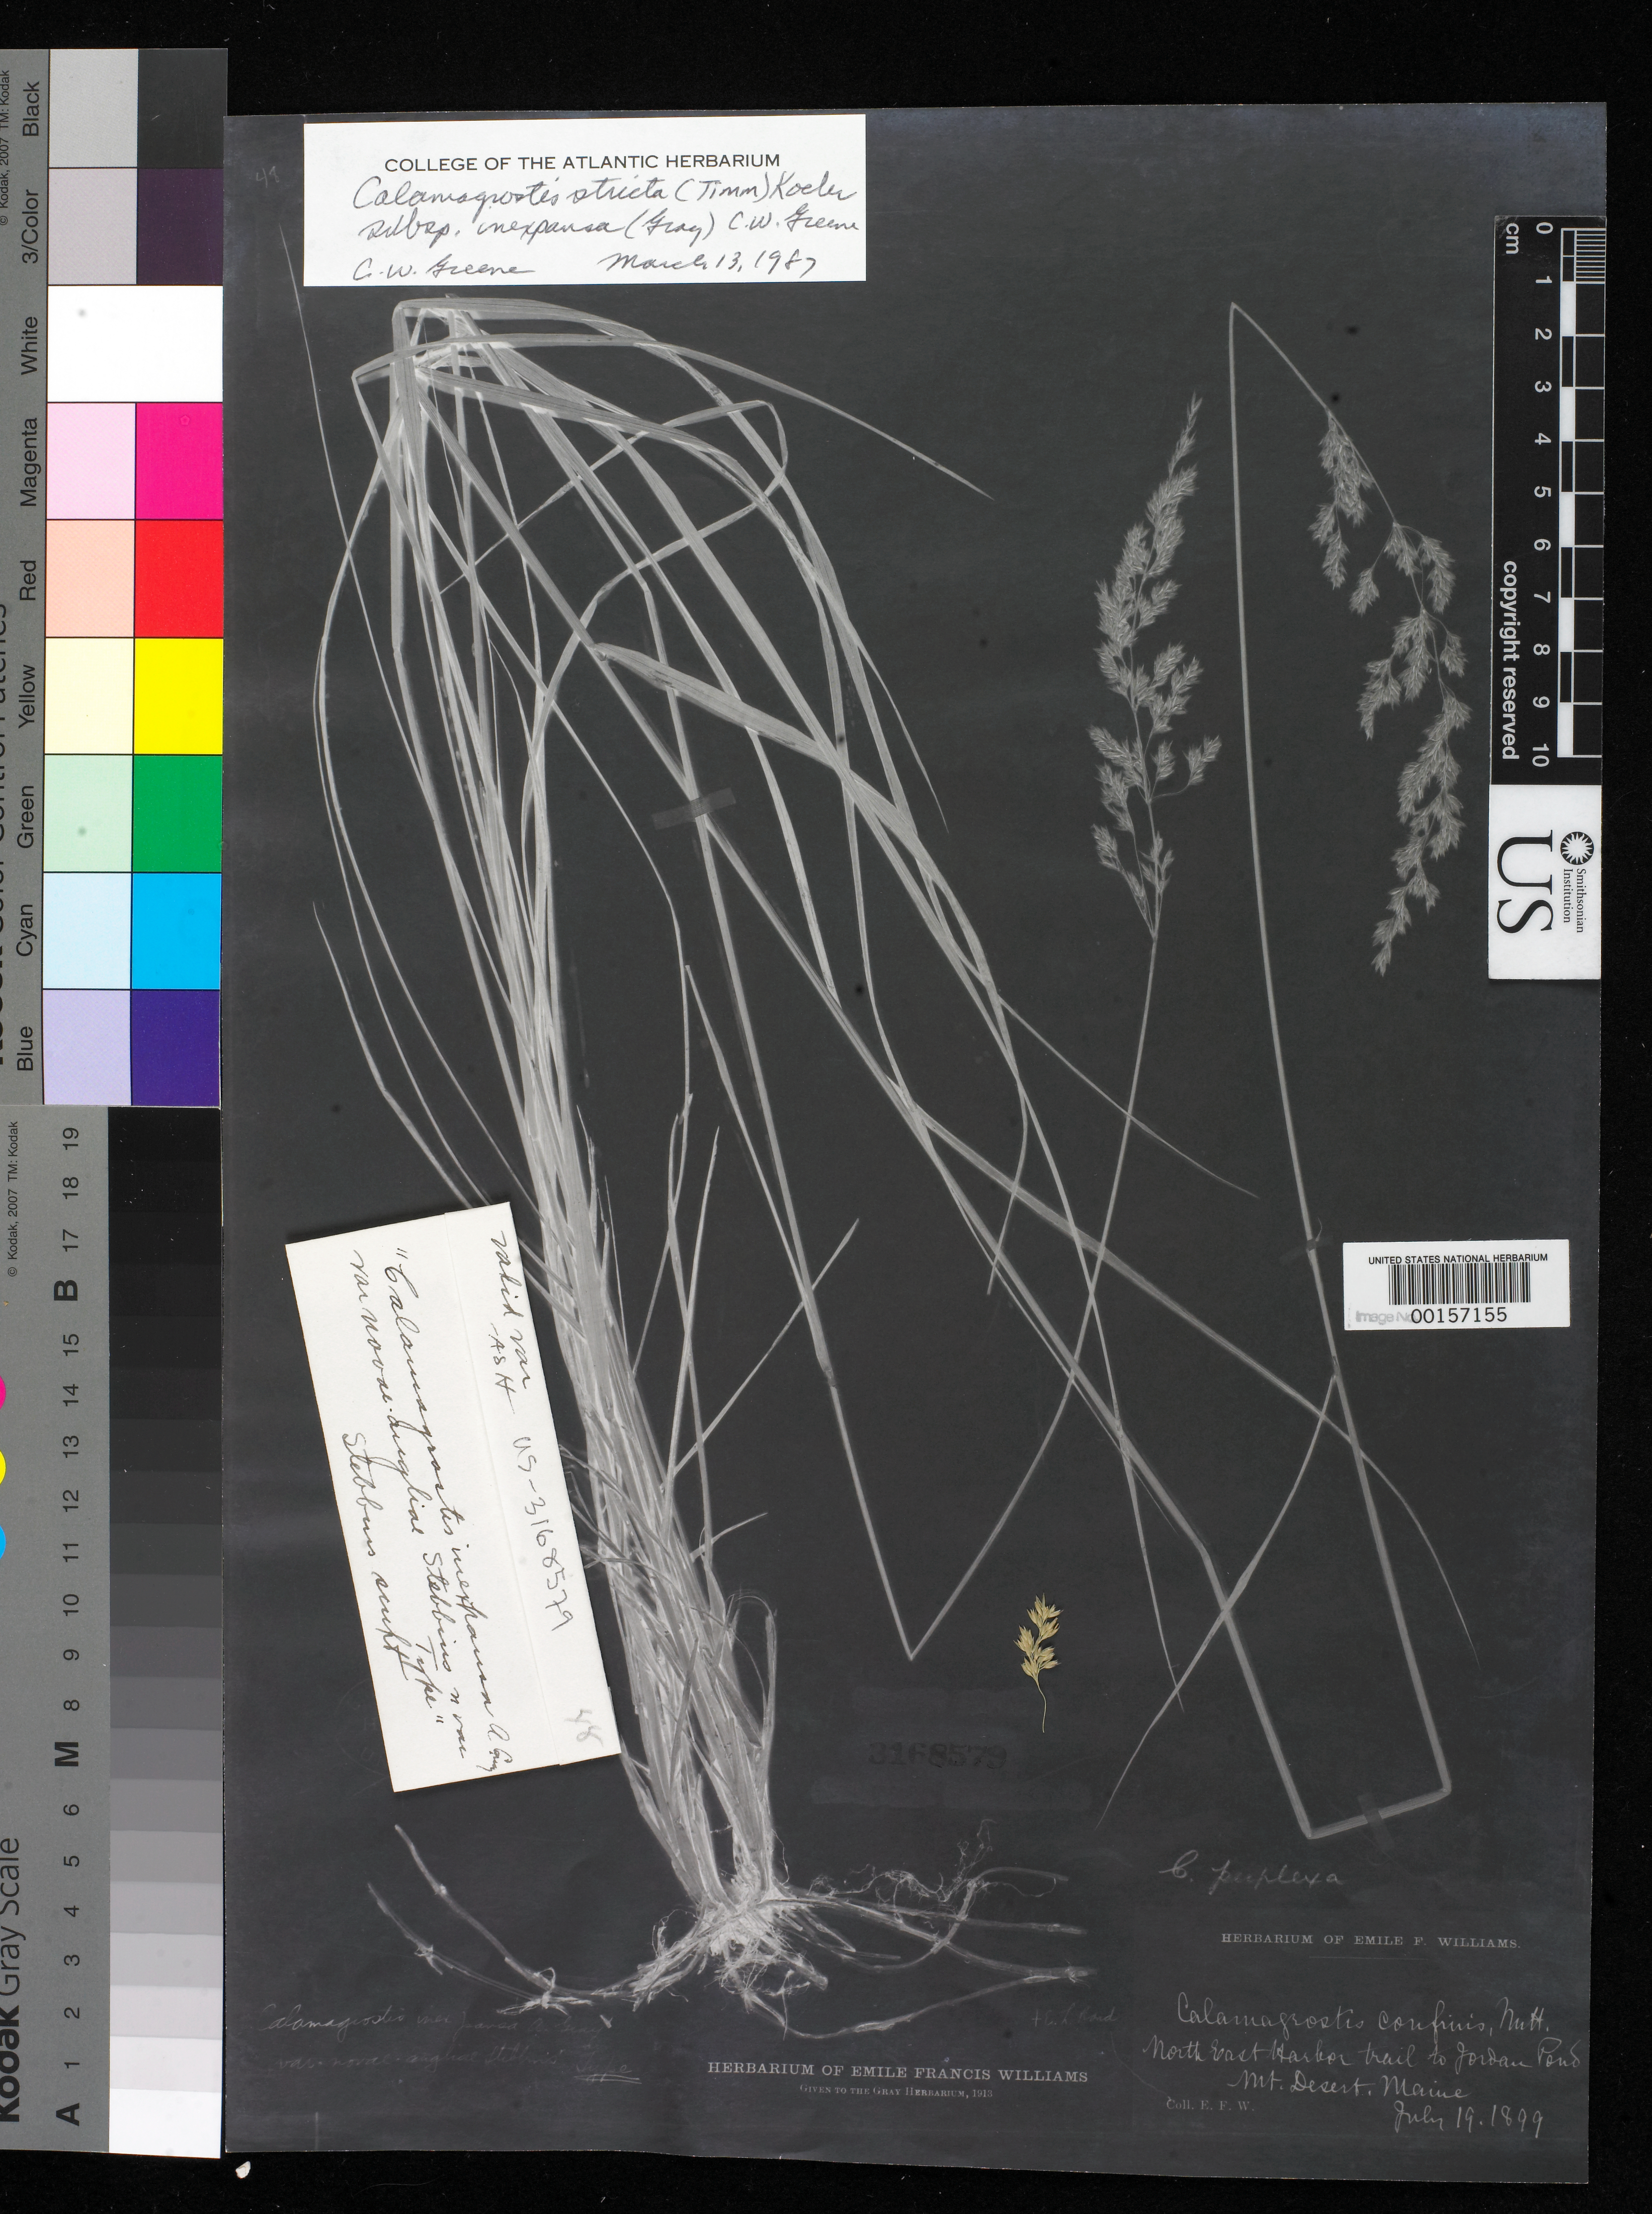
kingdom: Plantae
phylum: Tracheophyta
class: Liliopsida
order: Poales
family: Poaceae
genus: Calamagrostis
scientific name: Calamagrostis inexpansa var. novae-angliae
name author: Stebbins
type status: Type Fragment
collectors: E. F. Williams & E. Rand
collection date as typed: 19 --- 1899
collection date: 1899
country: United States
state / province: Maine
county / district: Hancock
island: Mt. Desert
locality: Island trail from NE harbor to Jordan Pond.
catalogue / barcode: US 3168579